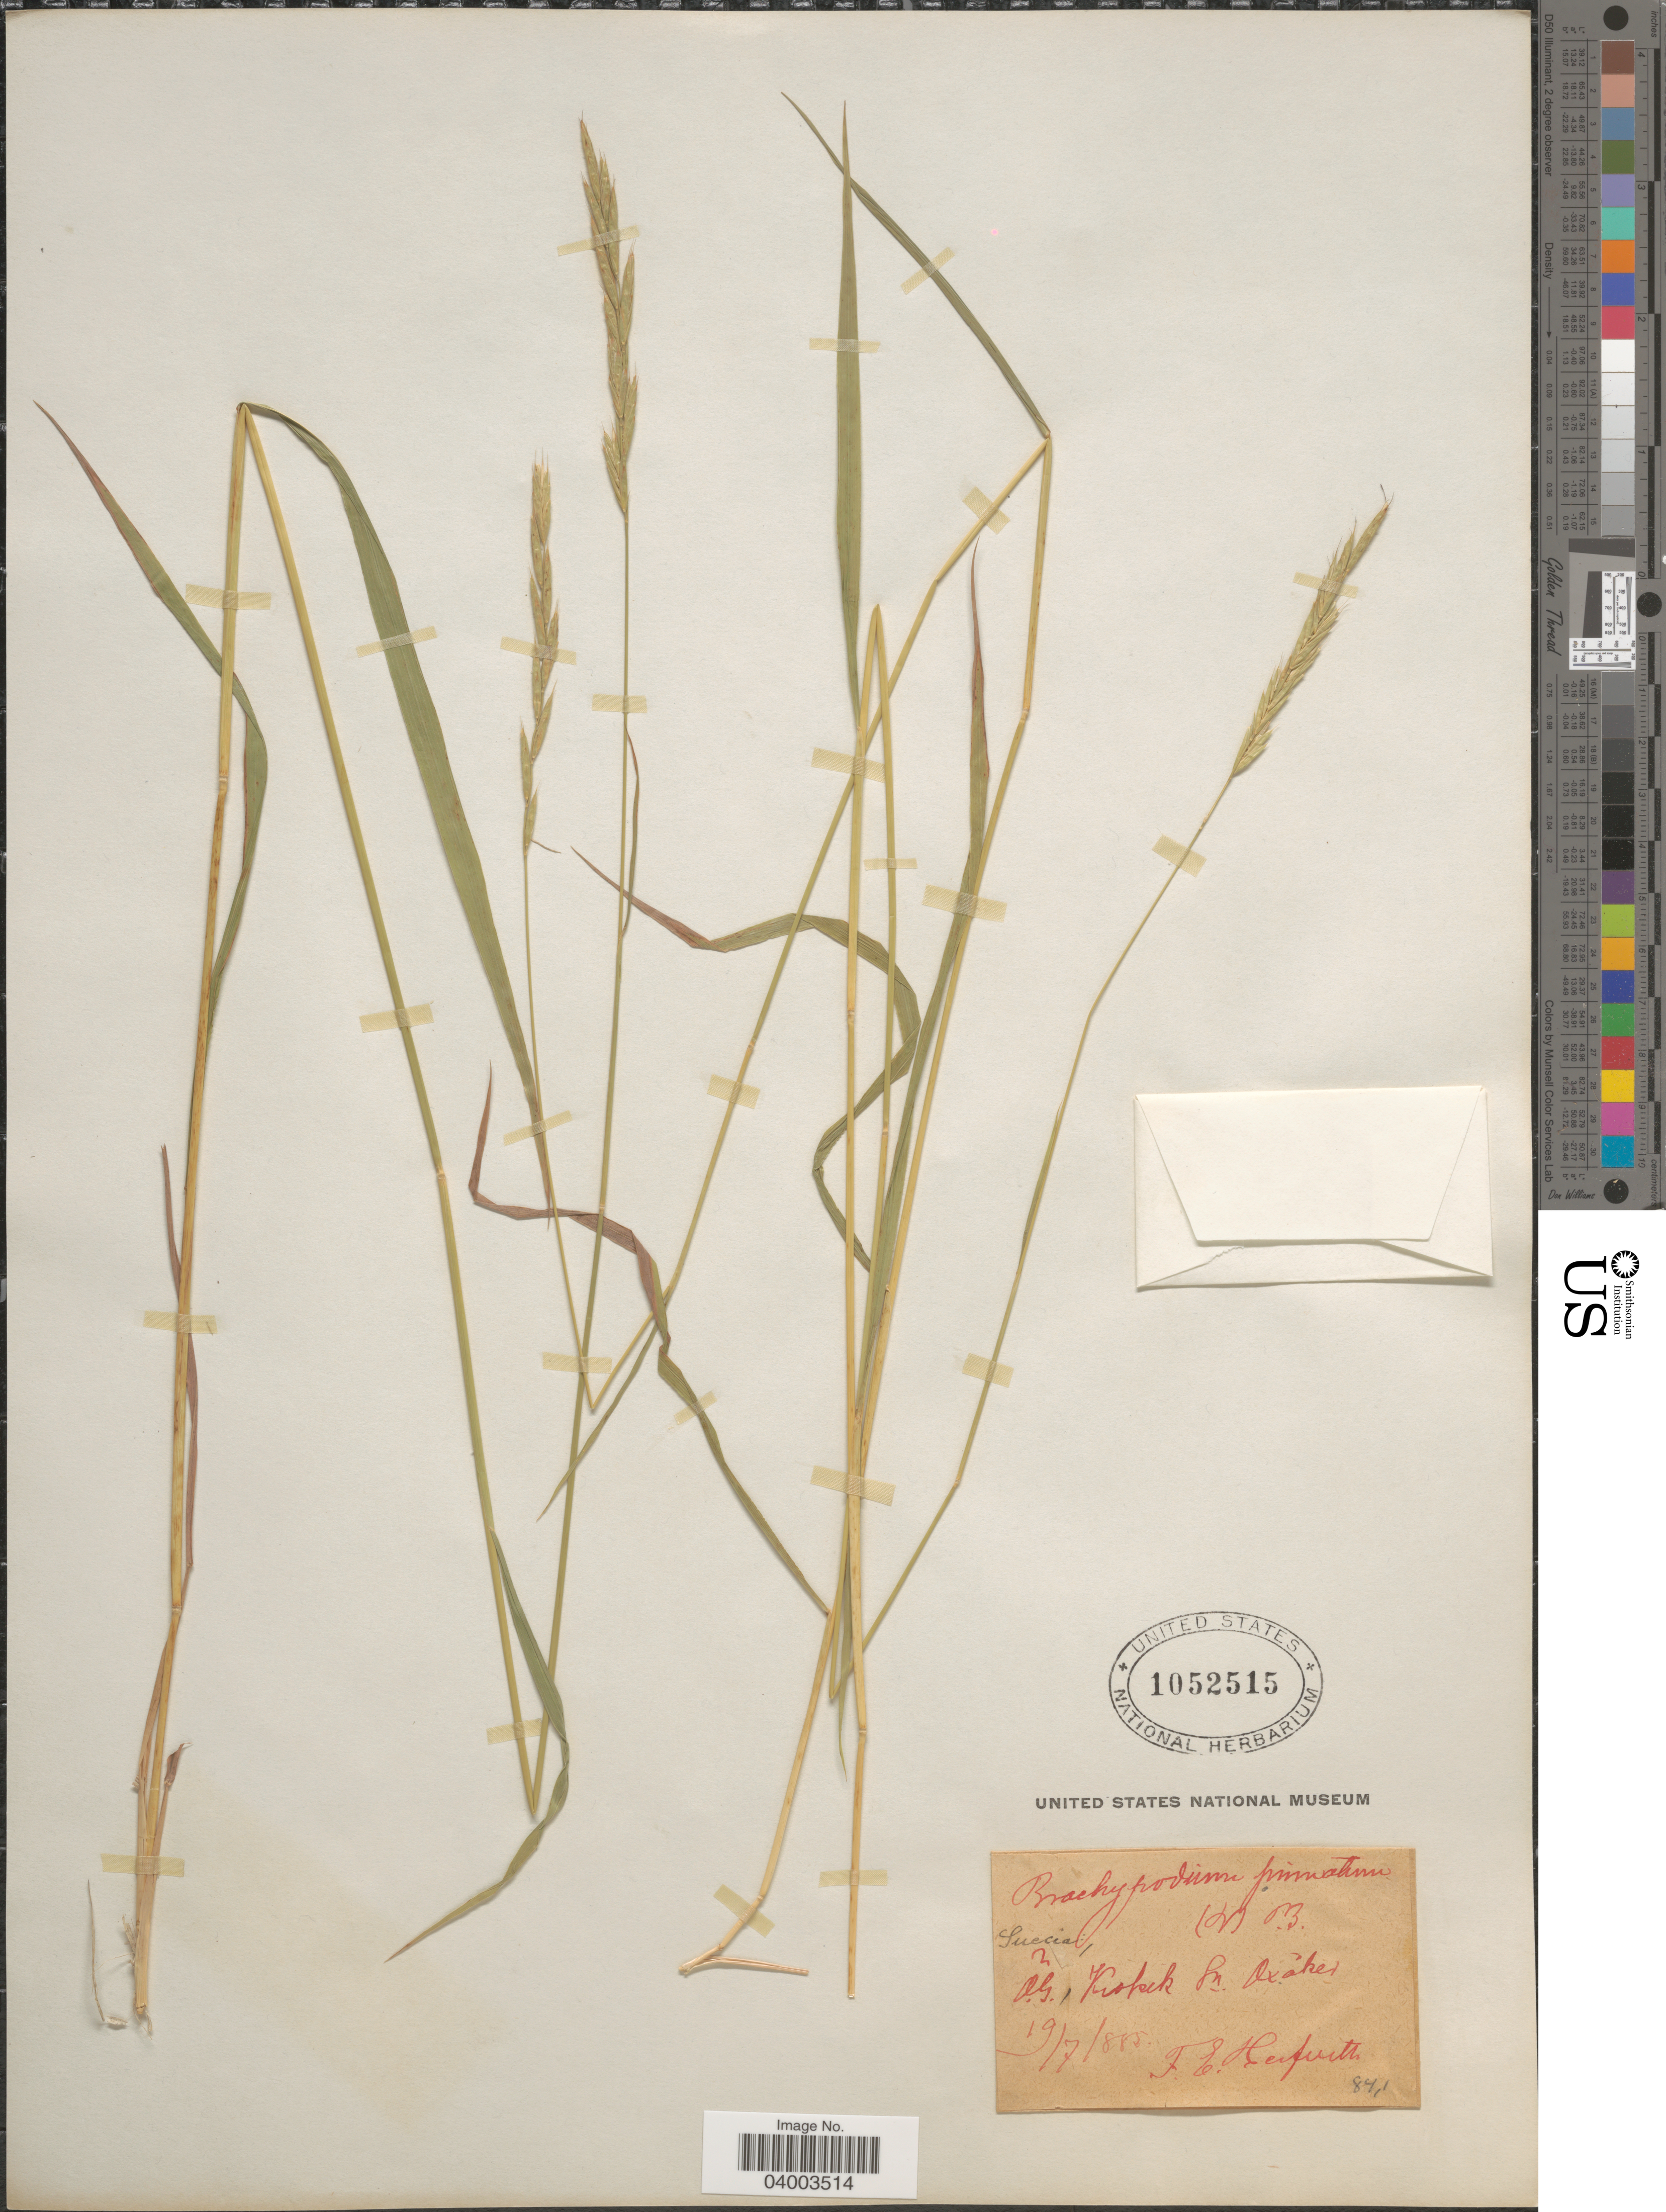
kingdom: Plantae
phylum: Tracheophyta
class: Liliopsida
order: Poales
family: Poaceae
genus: Brachypodium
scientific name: Brachypodium pinnatum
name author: (L.) P. Beauv.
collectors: F. Herfurth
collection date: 1885-07-19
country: Sweden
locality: O.G. Krokek sn. Oxåker.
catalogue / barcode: US 1052515